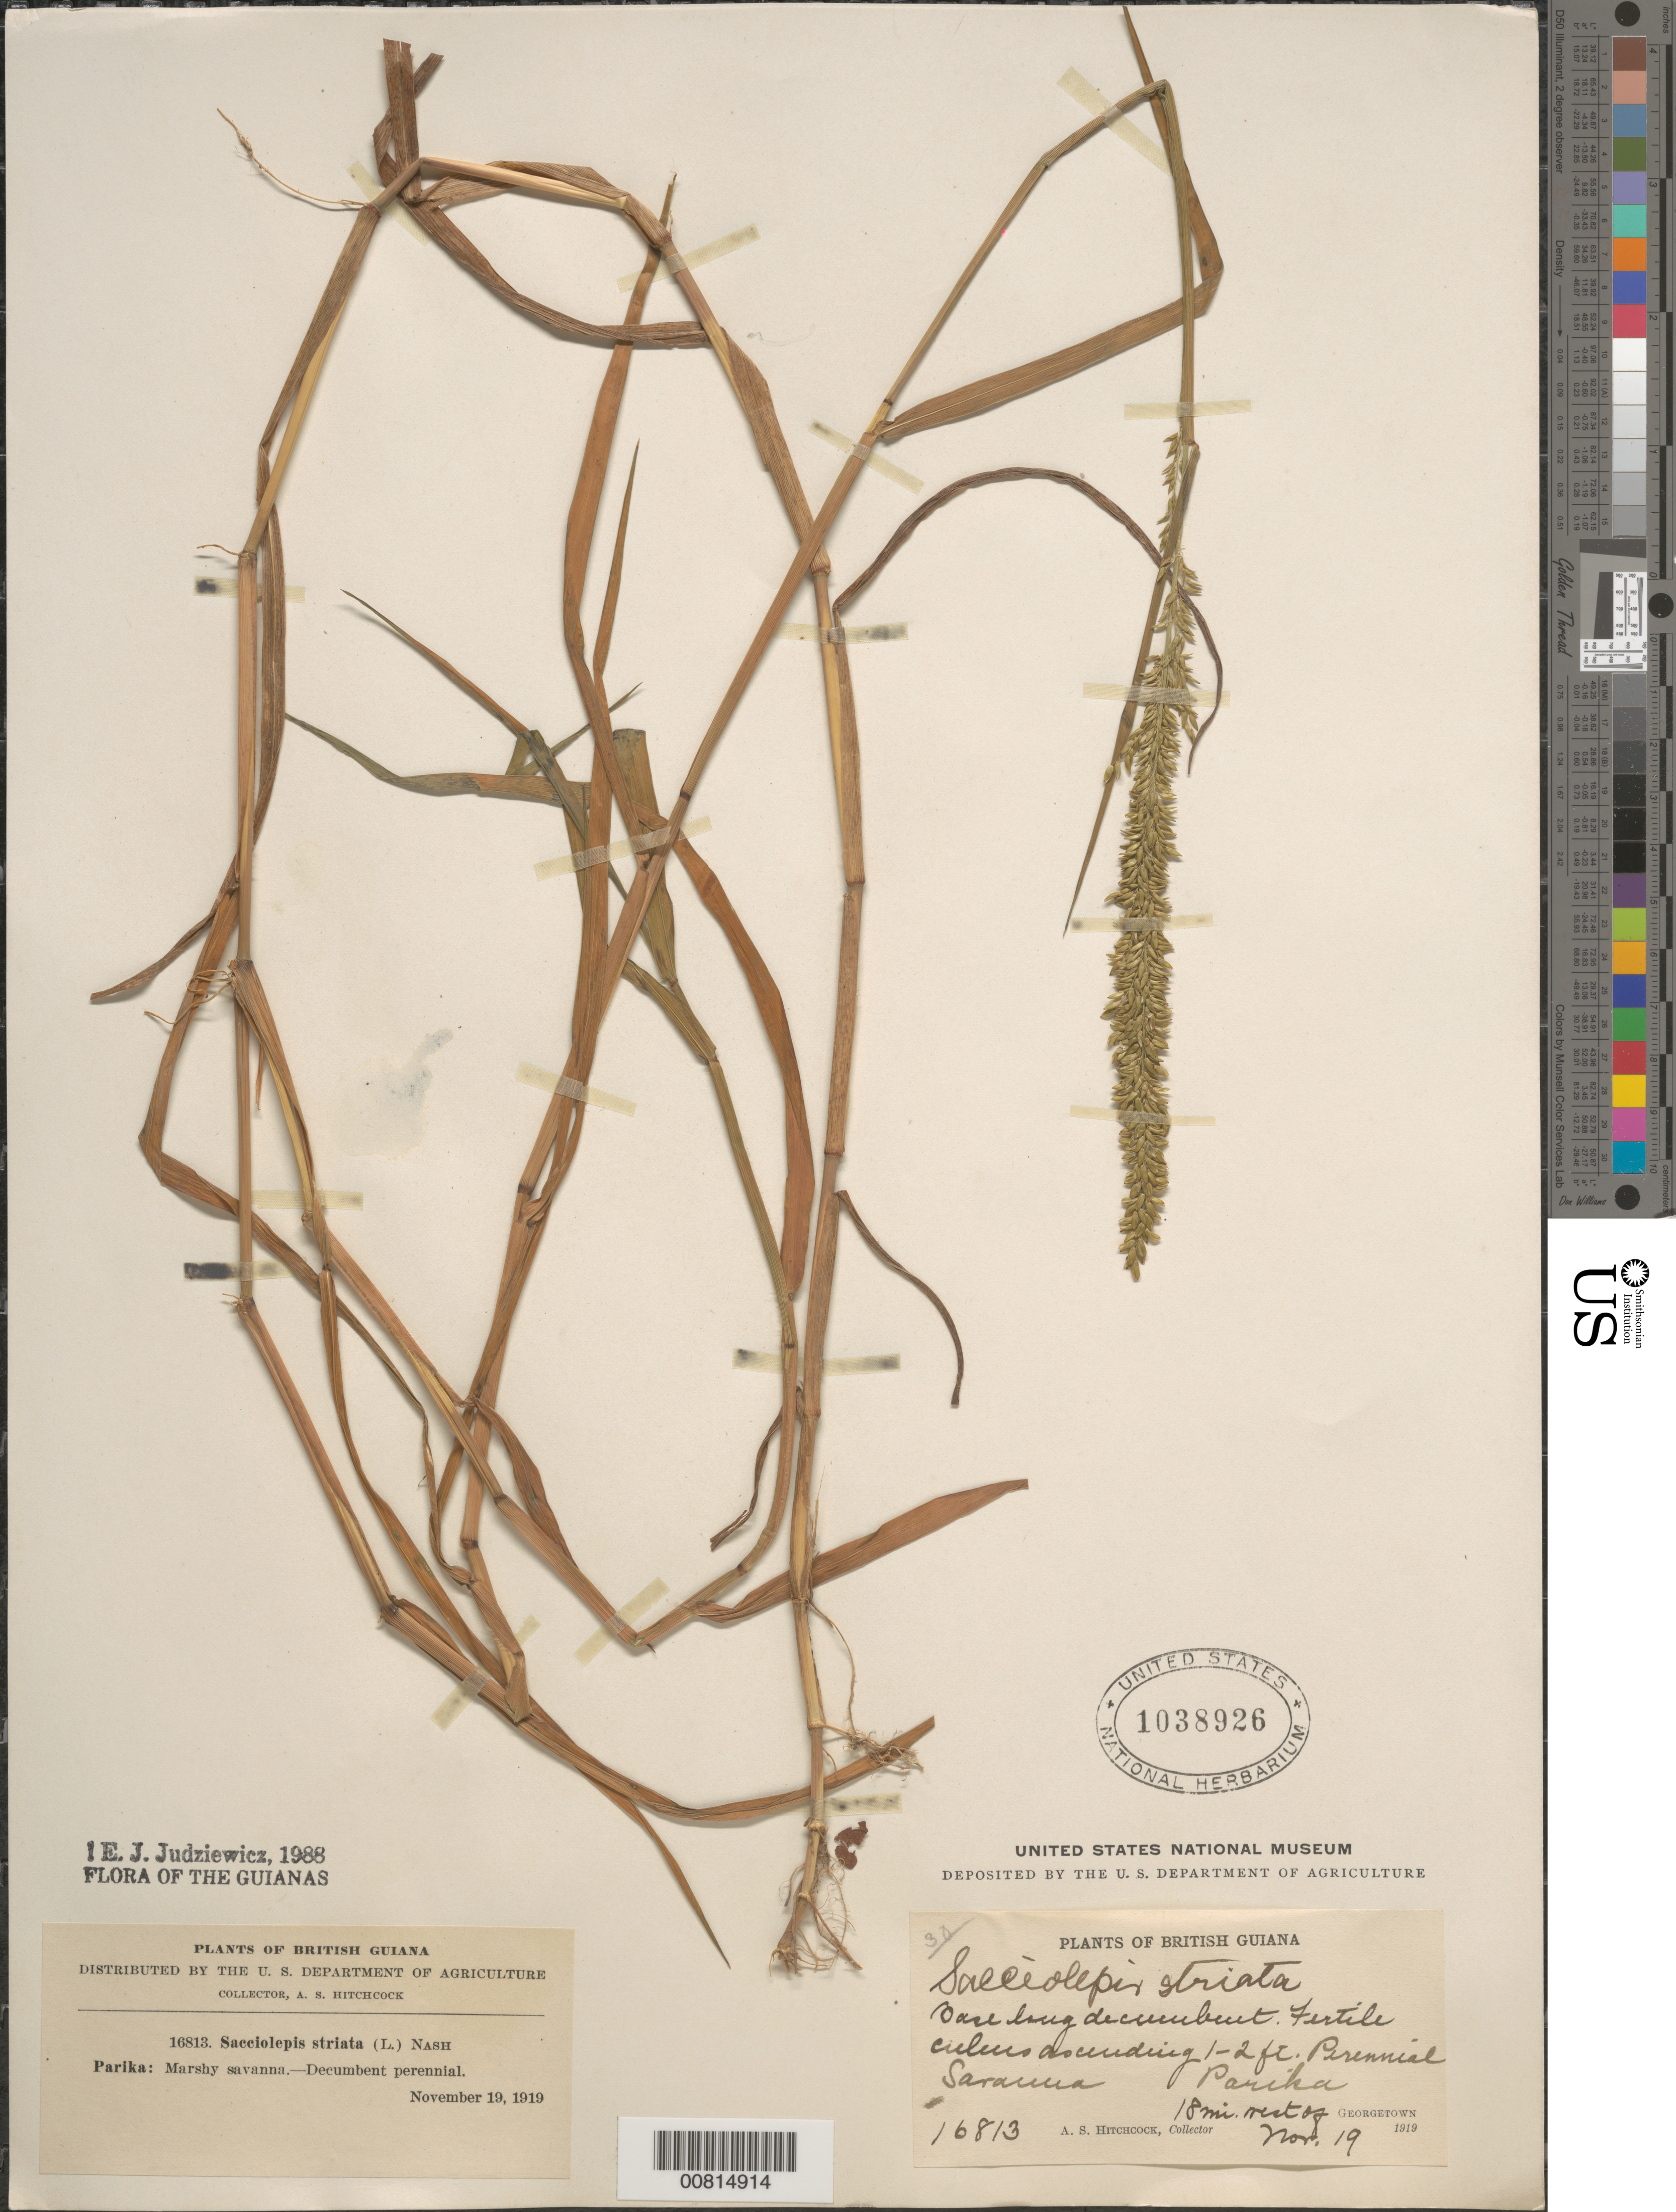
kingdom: Plantae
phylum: Tracheophyta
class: Liliopsida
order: Poales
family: Poaceae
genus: Sacciolepis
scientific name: Sacciolepis striata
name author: (L.) Nash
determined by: Judziewicz, E. J.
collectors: A. S. Hitchcock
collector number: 16813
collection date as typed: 19-Nov-19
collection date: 1919-11-19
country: Guyana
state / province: Essequibo Isl-W. Demerara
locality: Parika, 18 mi. W of Georgetown, on Essequibo R.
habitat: Marshy savanna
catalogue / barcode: US 1038926